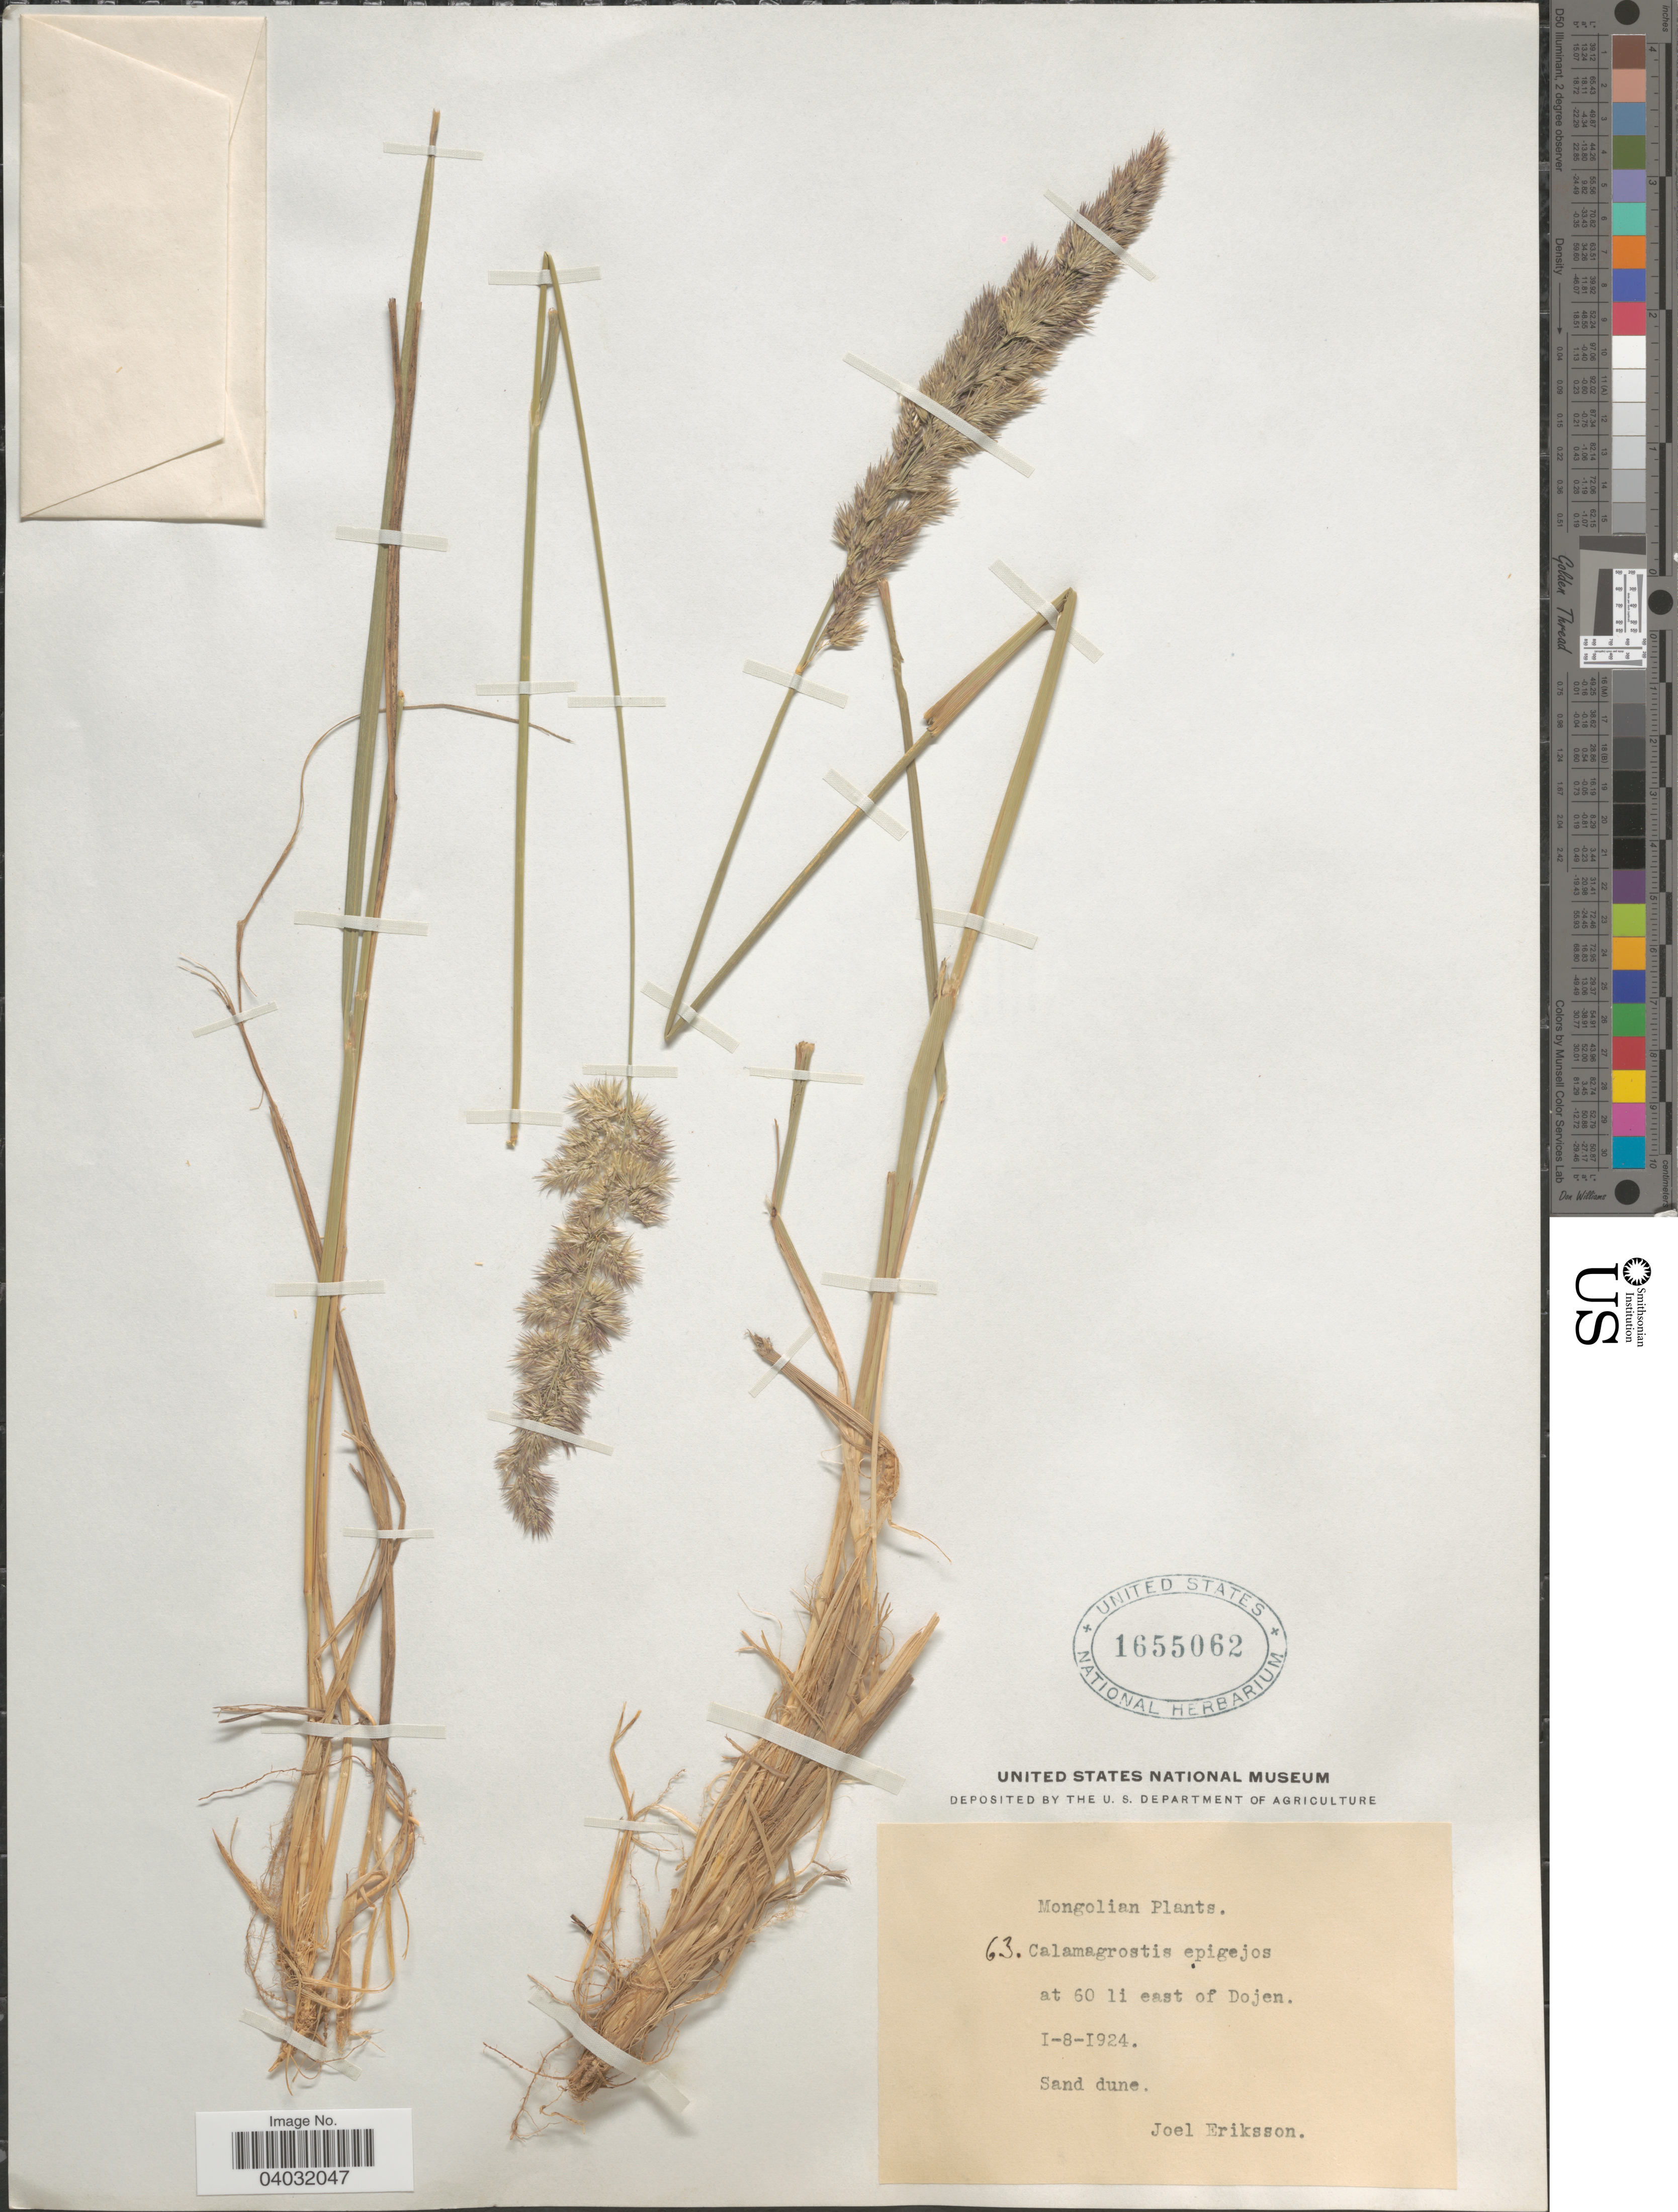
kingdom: Plantae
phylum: Tracheophyta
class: Liliopsida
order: Poales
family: Poaceae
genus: Calamagrostis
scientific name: Calamagrostis epigeios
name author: (L.) Roth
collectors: J. Eriksson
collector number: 63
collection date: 1924-08-01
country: Mongolia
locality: Mongolian. At 60 li east of Dojen.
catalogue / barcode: US 1655062